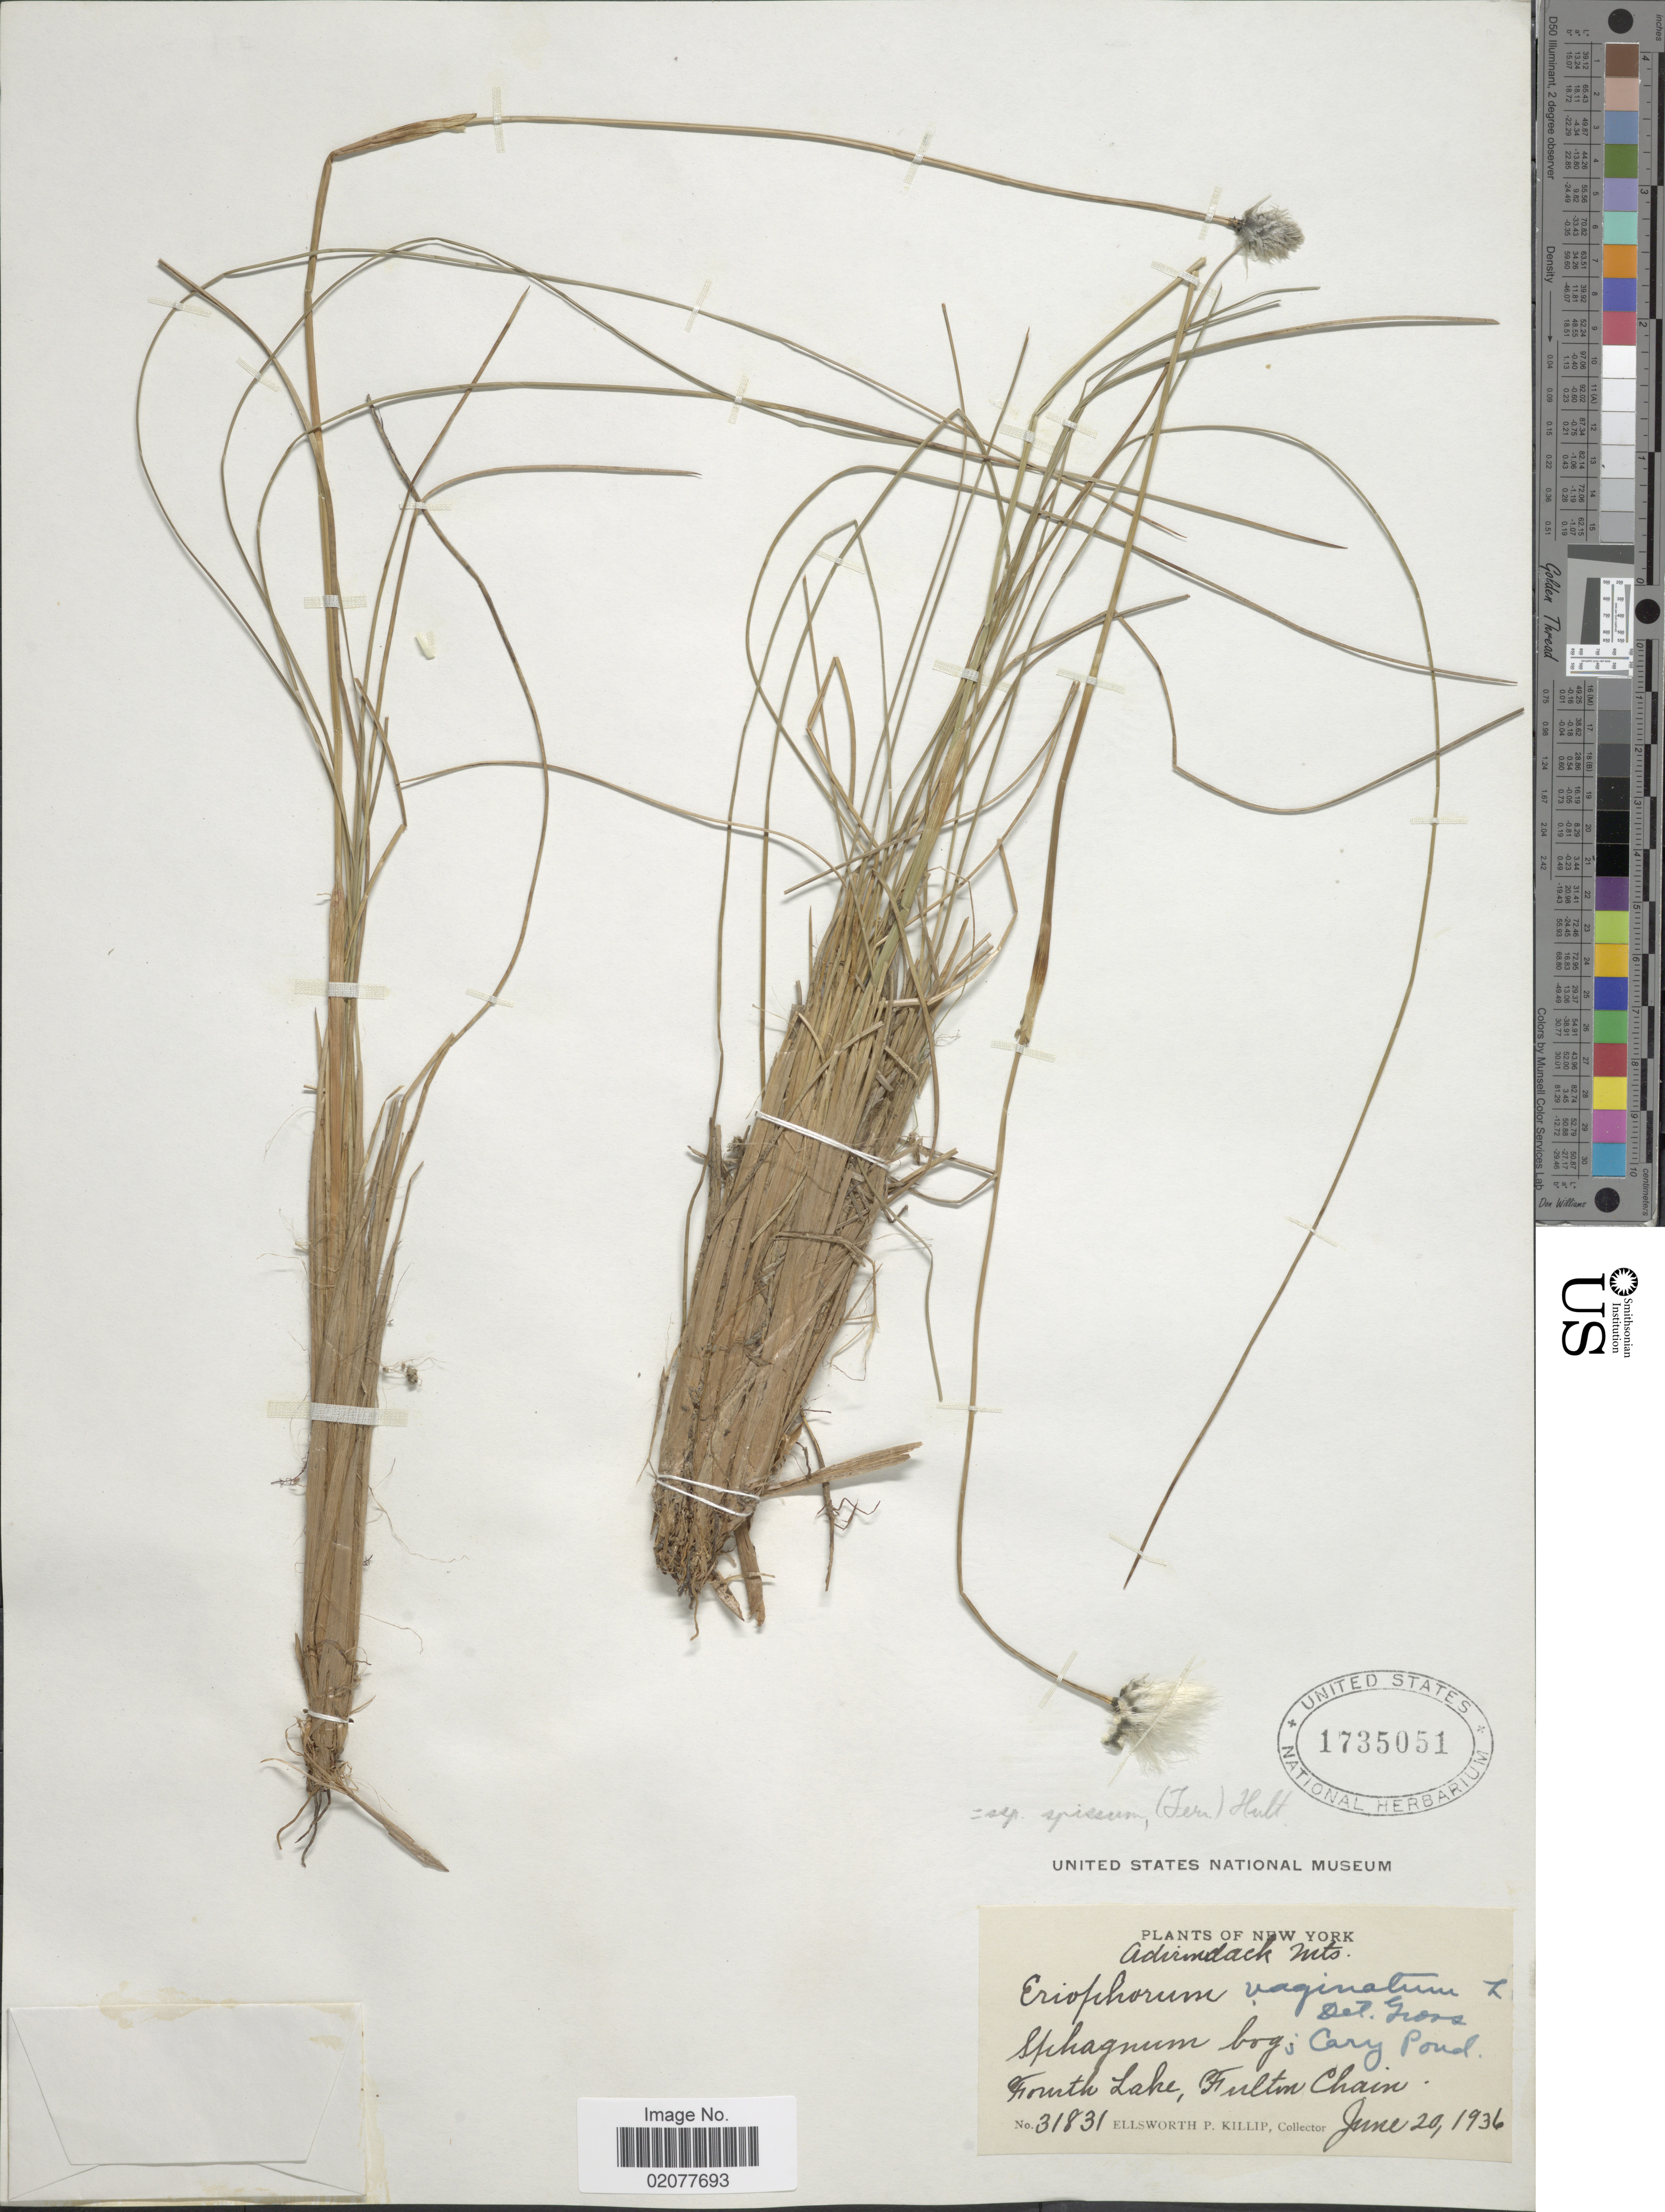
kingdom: Plantae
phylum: Tracheophyta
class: Liliopsida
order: Poales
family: Cyperaceae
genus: Eriophorum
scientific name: Eriophorum spissum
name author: Fernald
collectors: E. P. Killip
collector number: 31831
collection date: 1936-06-20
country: United States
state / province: New York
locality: Fourth Lake, Fulton Chain, New York. Cary Pond. Adirndack Mts.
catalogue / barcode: US 1735051